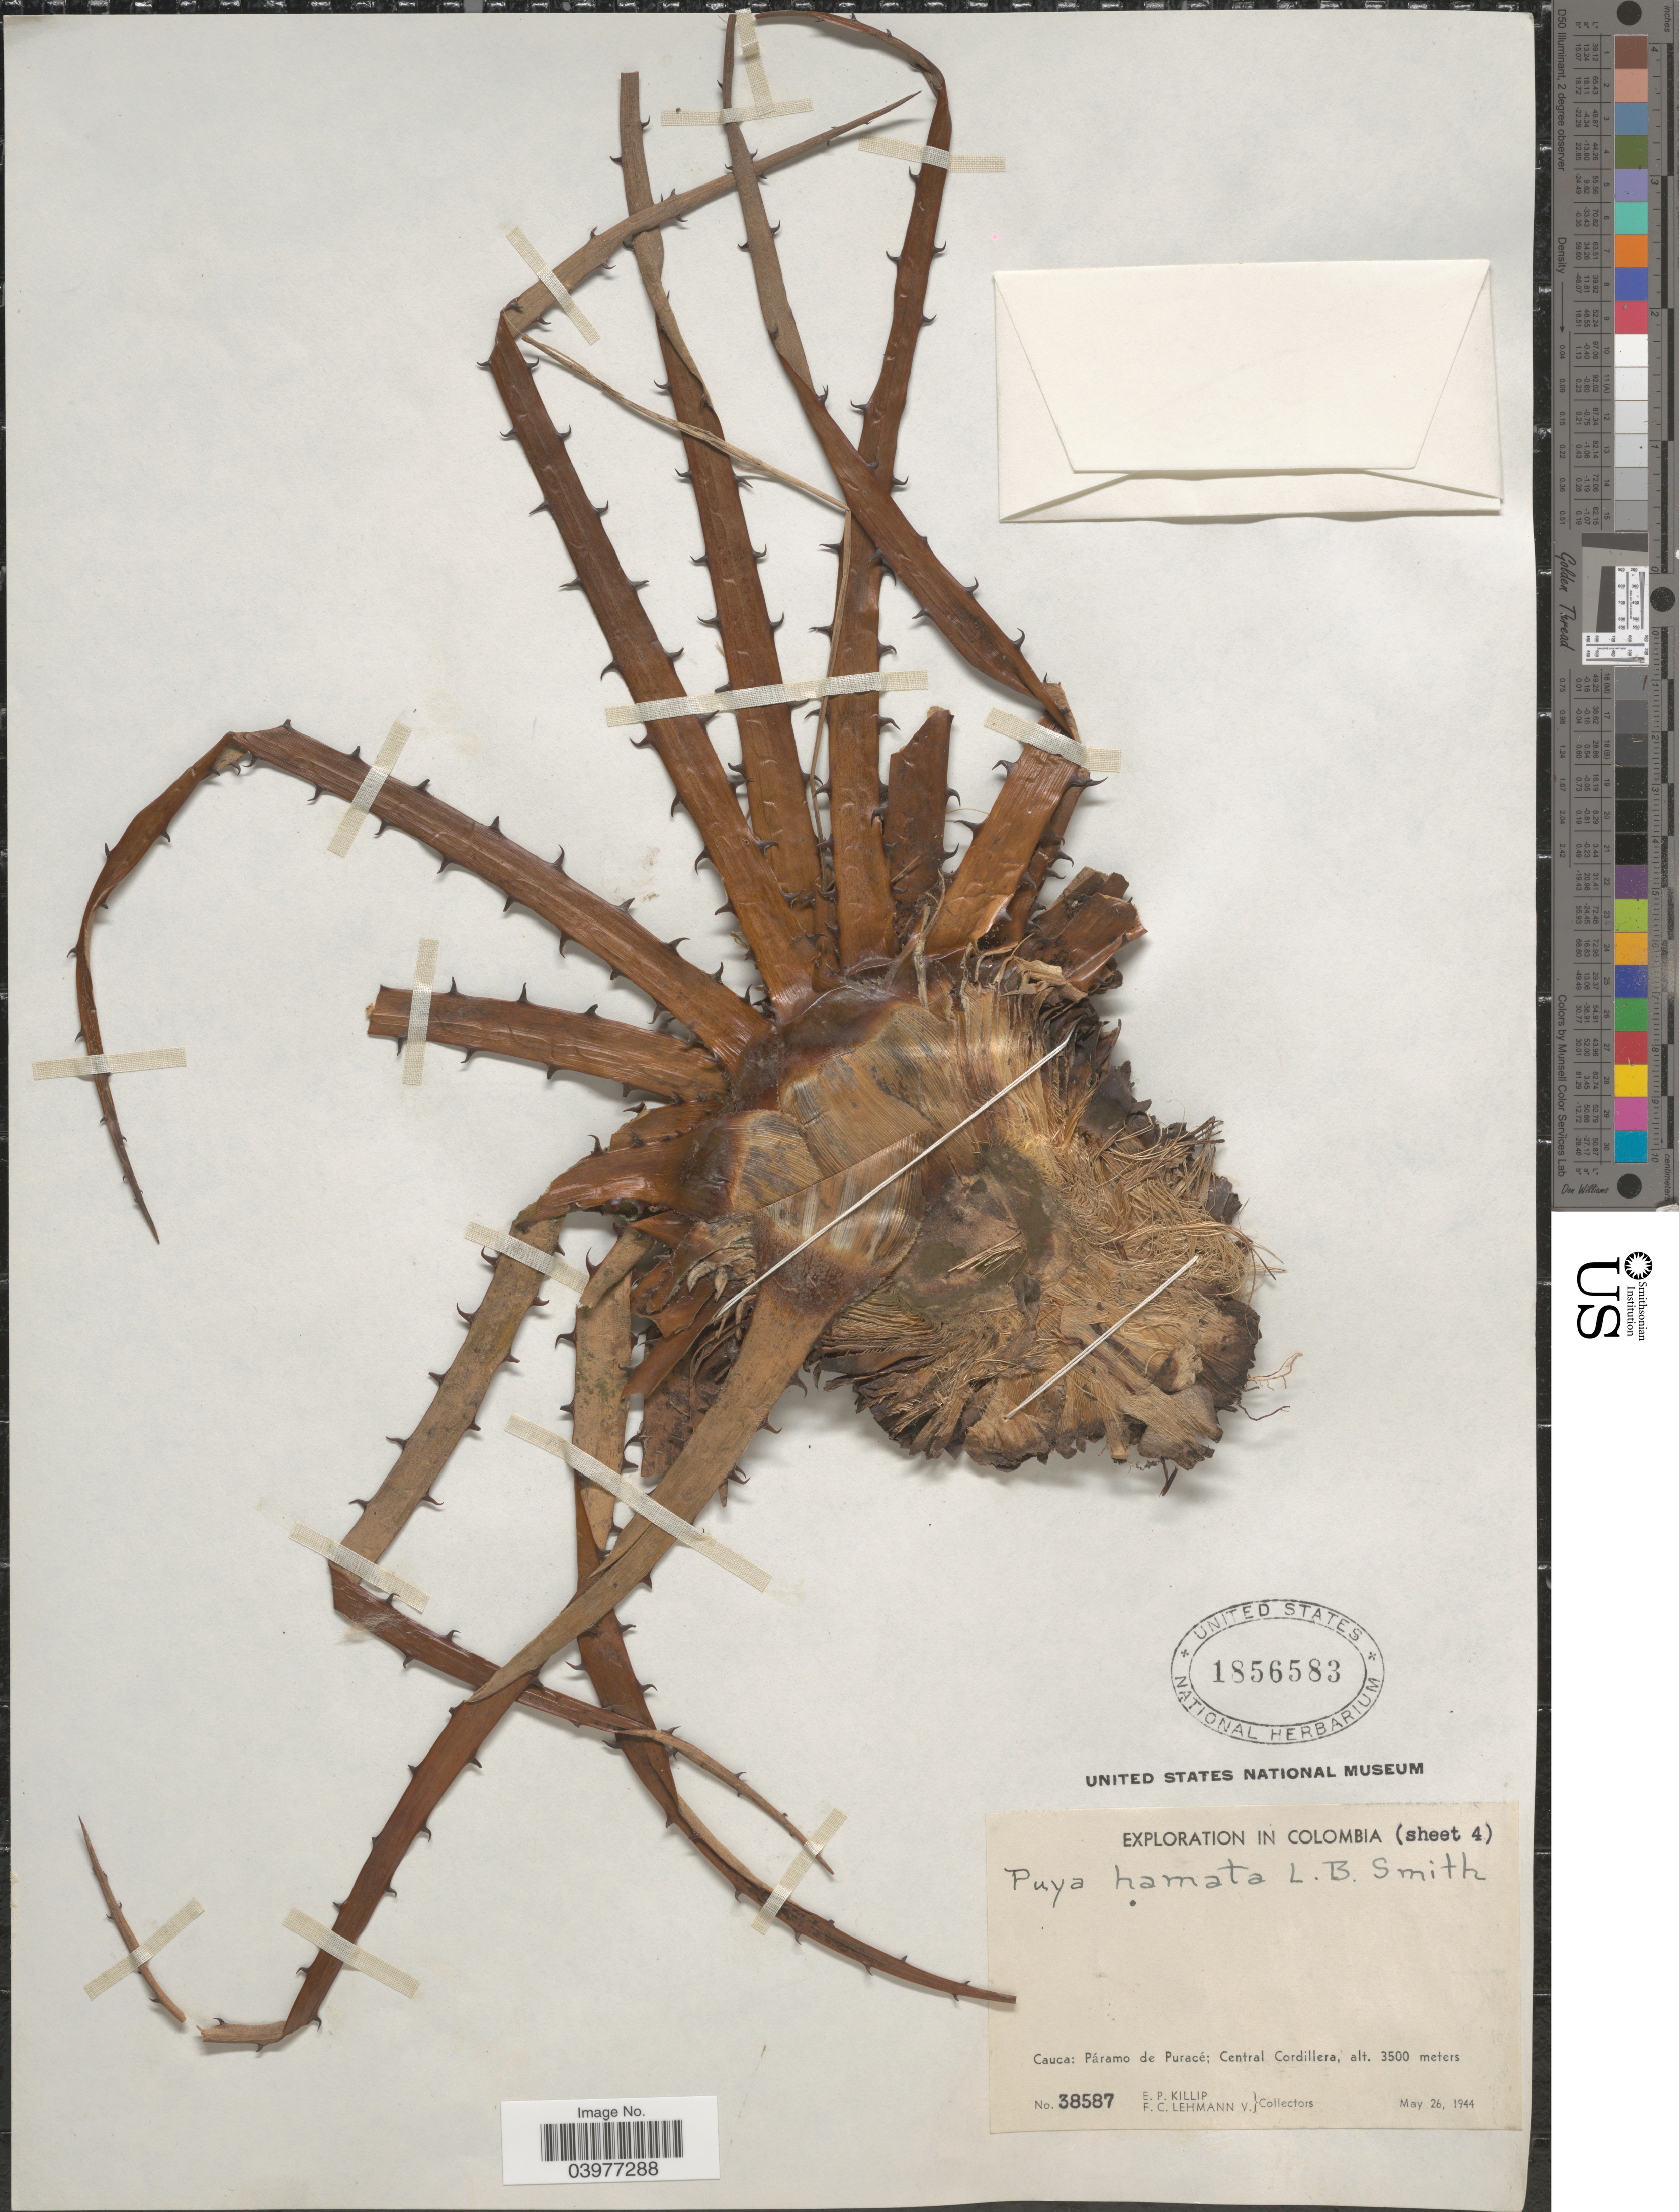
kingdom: Plantae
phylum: Tracheophyta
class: Liliopsida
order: Poales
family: Bromeliaceae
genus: Puya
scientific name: Puya hamata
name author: L.B. Sm.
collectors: E. P. Killip & F. Lehmann v.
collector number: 38587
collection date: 1944-05-26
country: Colombia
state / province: Cauca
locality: Páramo de Puracé; Central Cordillera.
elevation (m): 3500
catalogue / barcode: US 1856583